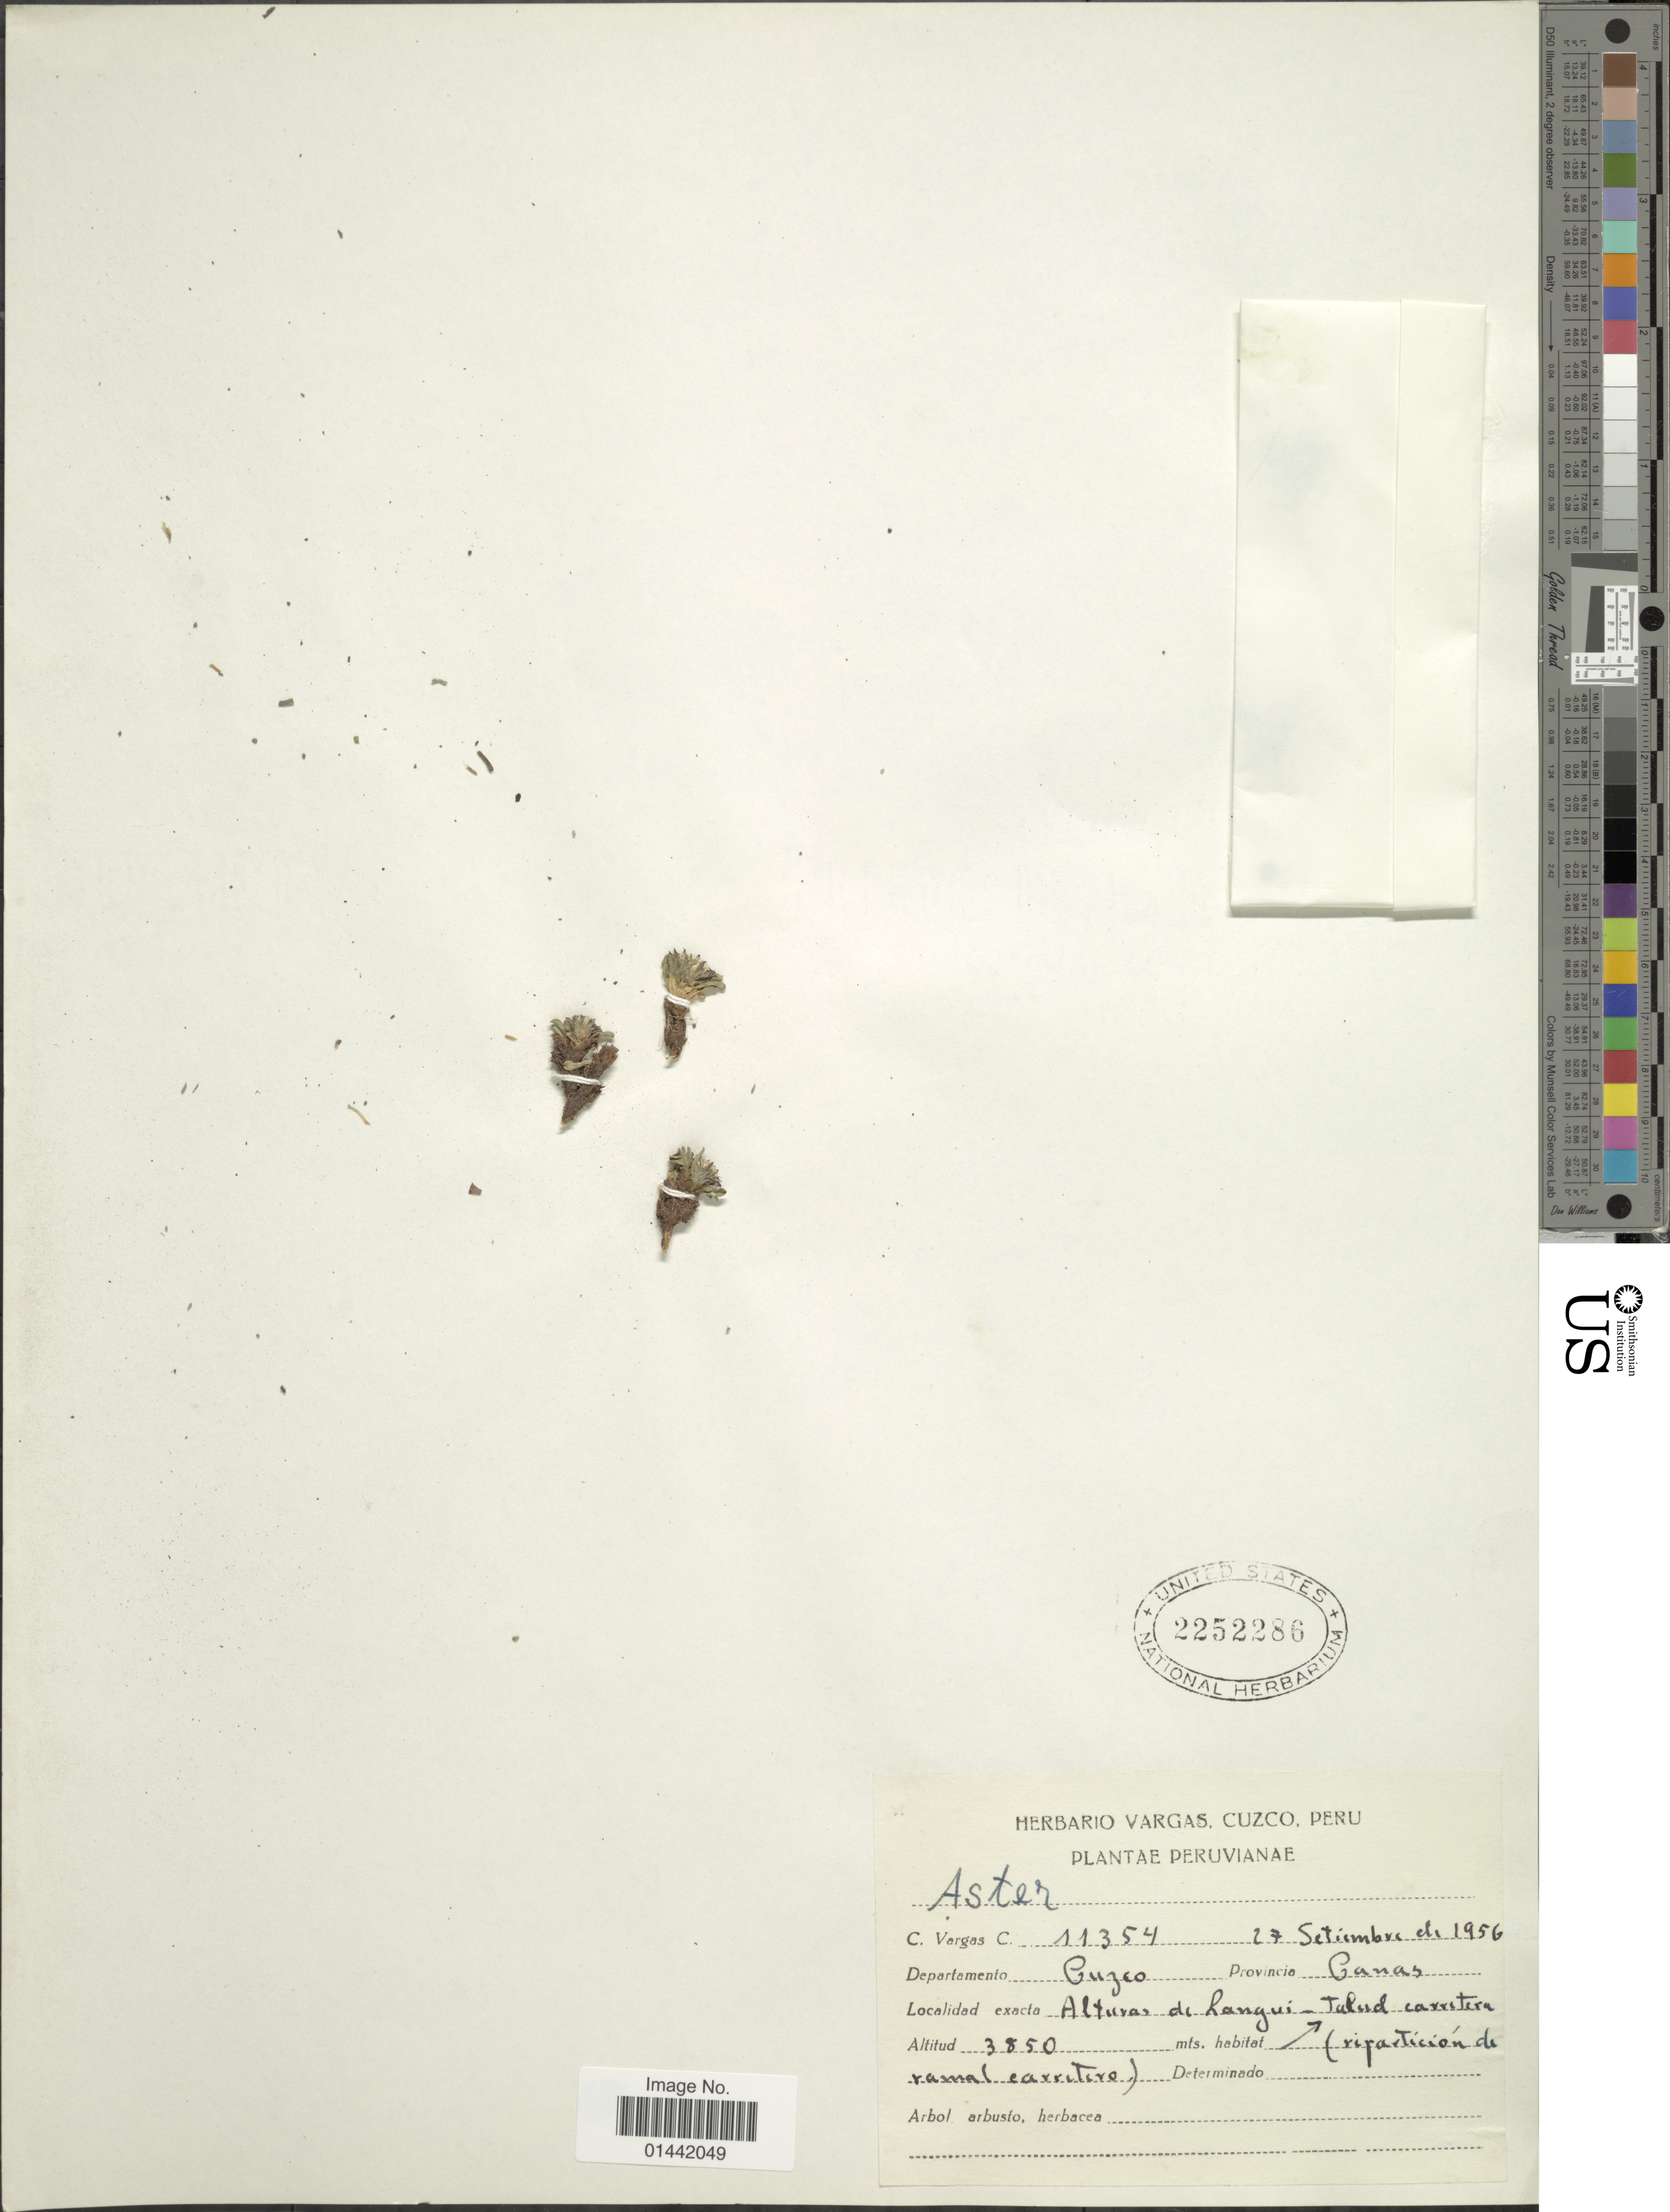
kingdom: Plantae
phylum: Tracheophyta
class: Magnoliopsida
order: Asterales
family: Asteraceae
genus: Erigeron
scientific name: Erigeron brittonianum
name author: Rusby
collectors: C. Vargas Calderón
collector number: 11354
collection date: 1956-09-27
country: Peru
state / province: Cusco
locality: Provincia Canas, alturas de Lagui, Tulud carretera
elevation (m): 3850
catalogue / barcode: US 2252286